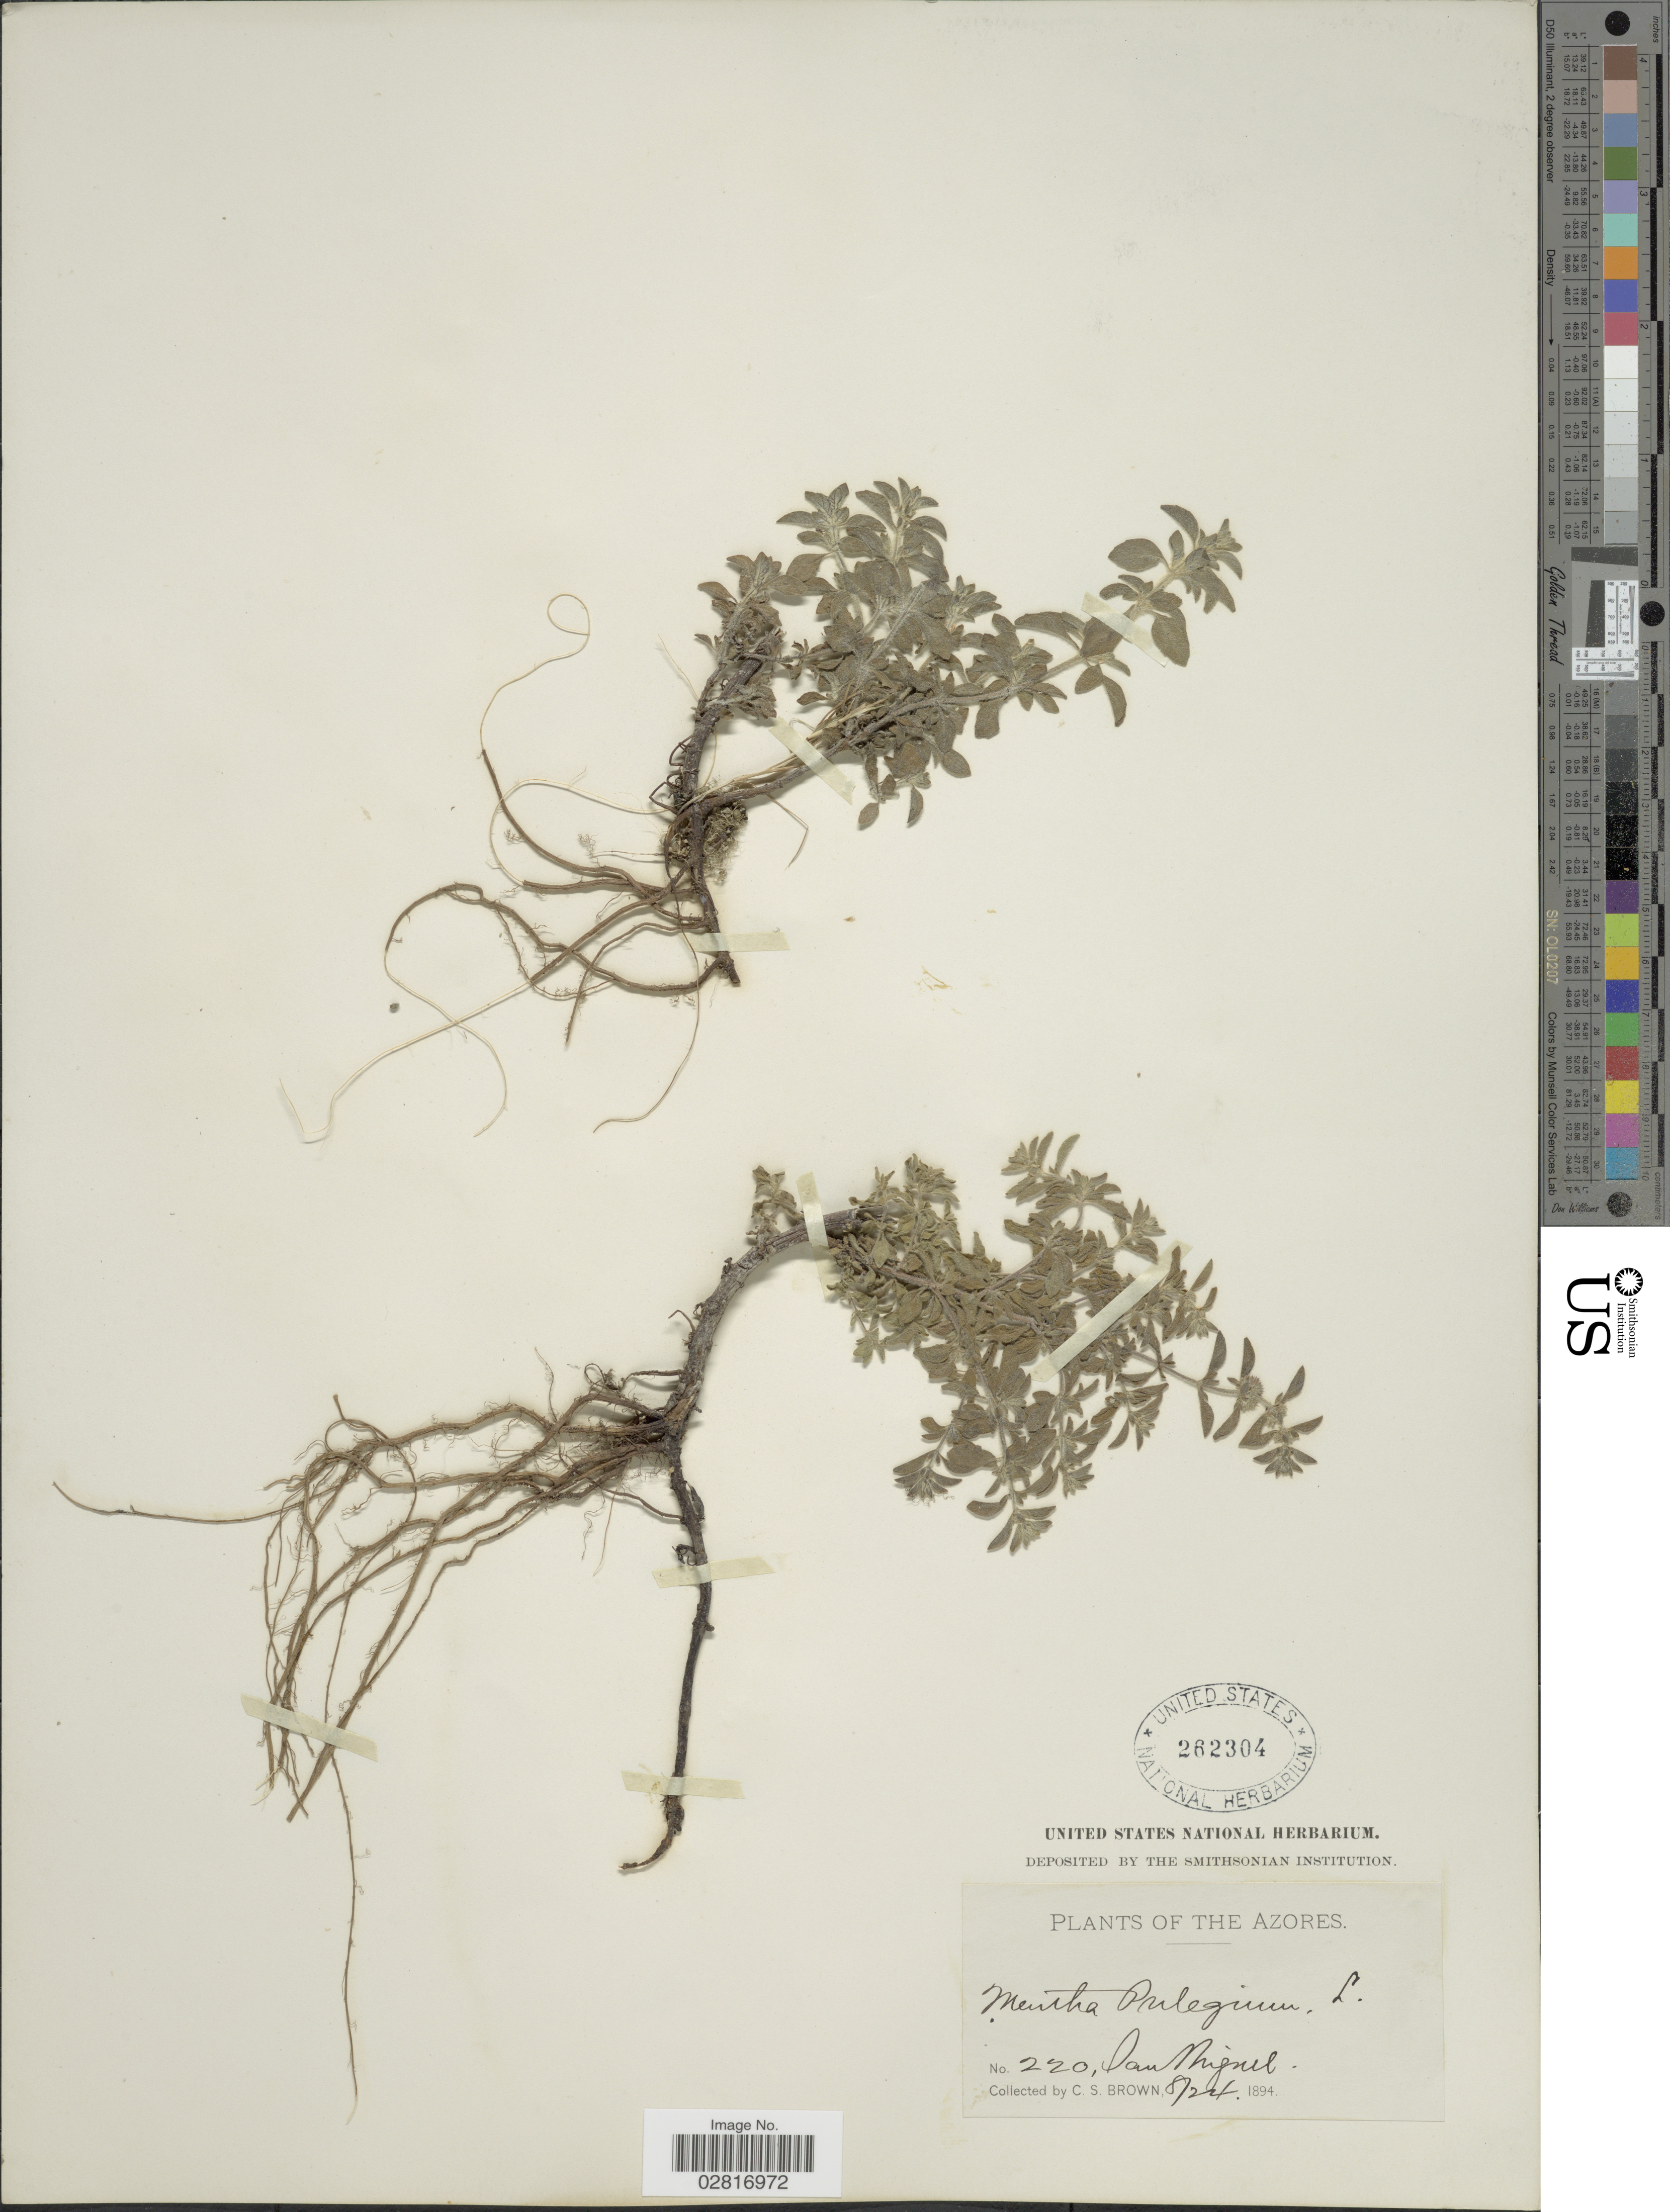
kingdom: Plantae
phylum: Tracheophyta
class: Magnoliopsida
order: Lamiales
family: Lamiaceae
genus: Mentha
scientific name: Mentha pulegium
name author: L.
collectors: C. S. Brown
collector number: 220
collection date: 1894-08-24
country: Portugal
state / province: Azores (Aut. Reg.)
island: São Miguel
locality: San Miguel.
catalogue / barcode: US 262304